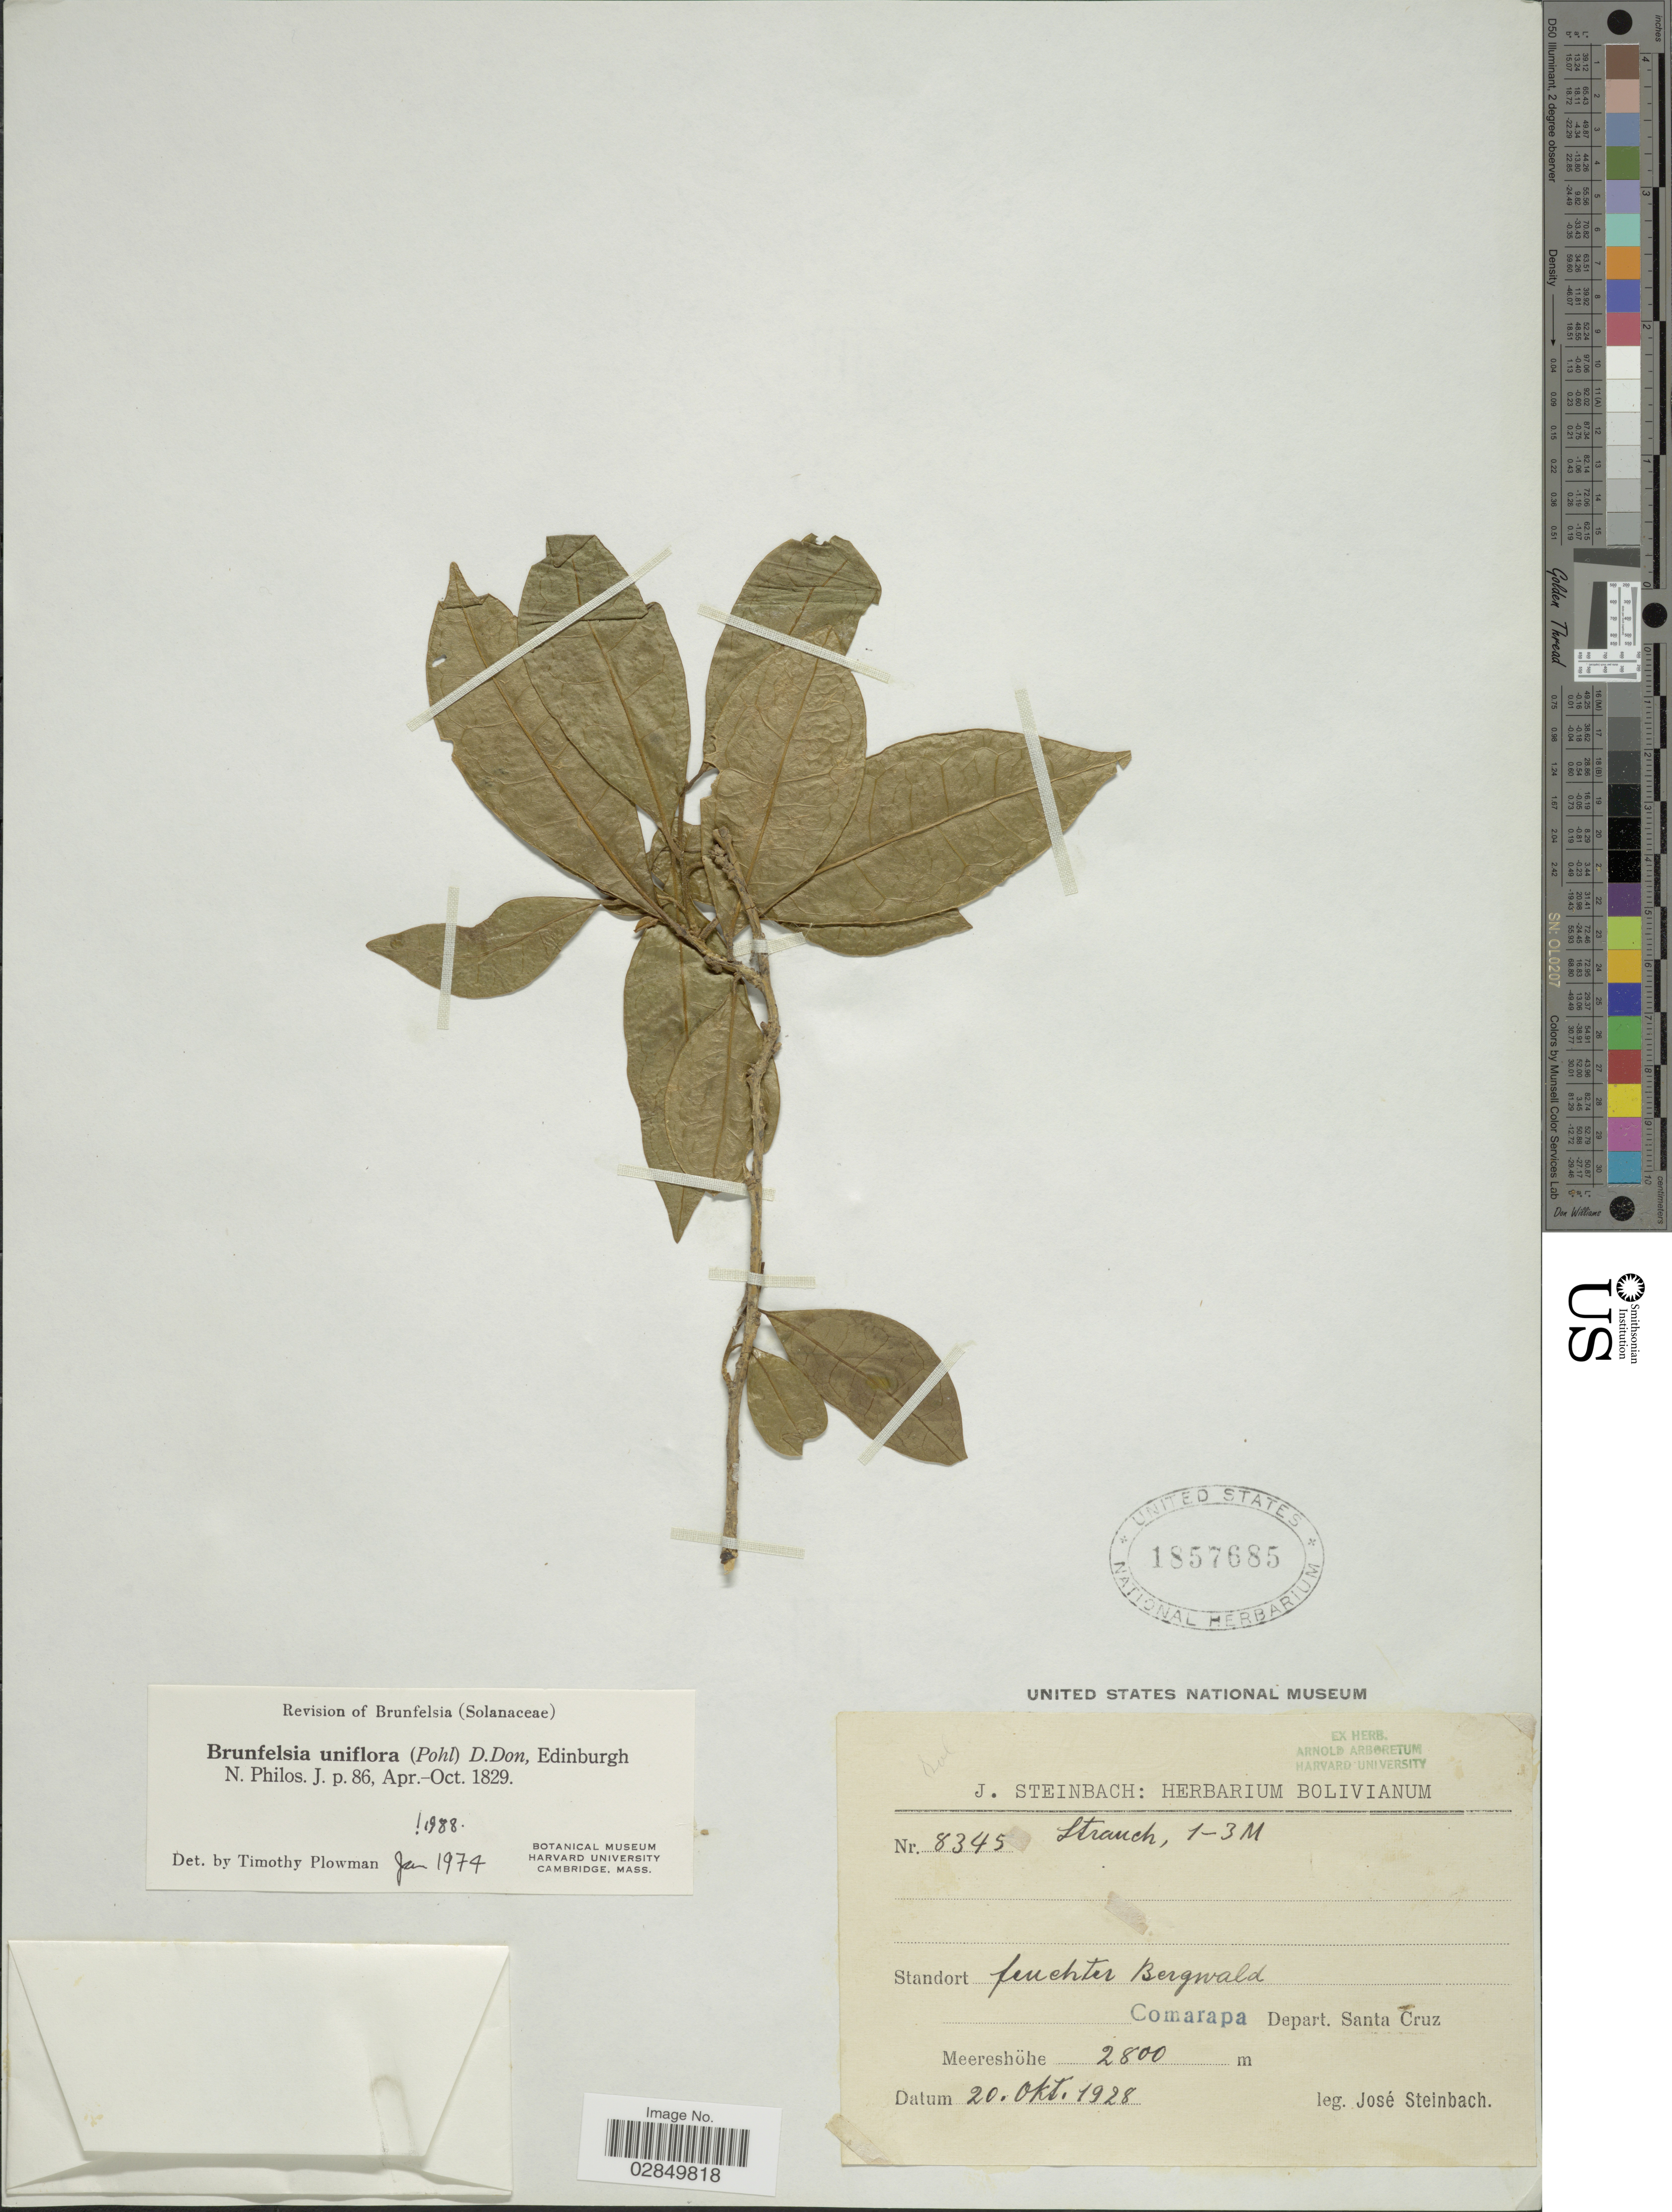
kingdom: Plantae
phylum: Tracheophyta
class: Magnoliopsida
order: Solanales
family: Solanaceae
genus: Brunfelsia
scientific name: Brunfelsia uniflora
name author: (Pohl) D. Don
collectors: J. Steinbach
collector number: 8345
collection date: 1928-10-20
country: Bolivia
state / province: Santa Cruz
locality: Standort feuchter Bergwald, Comarapa, Depart. Santa Cruz.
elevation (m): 2800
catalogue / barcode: US 1857685